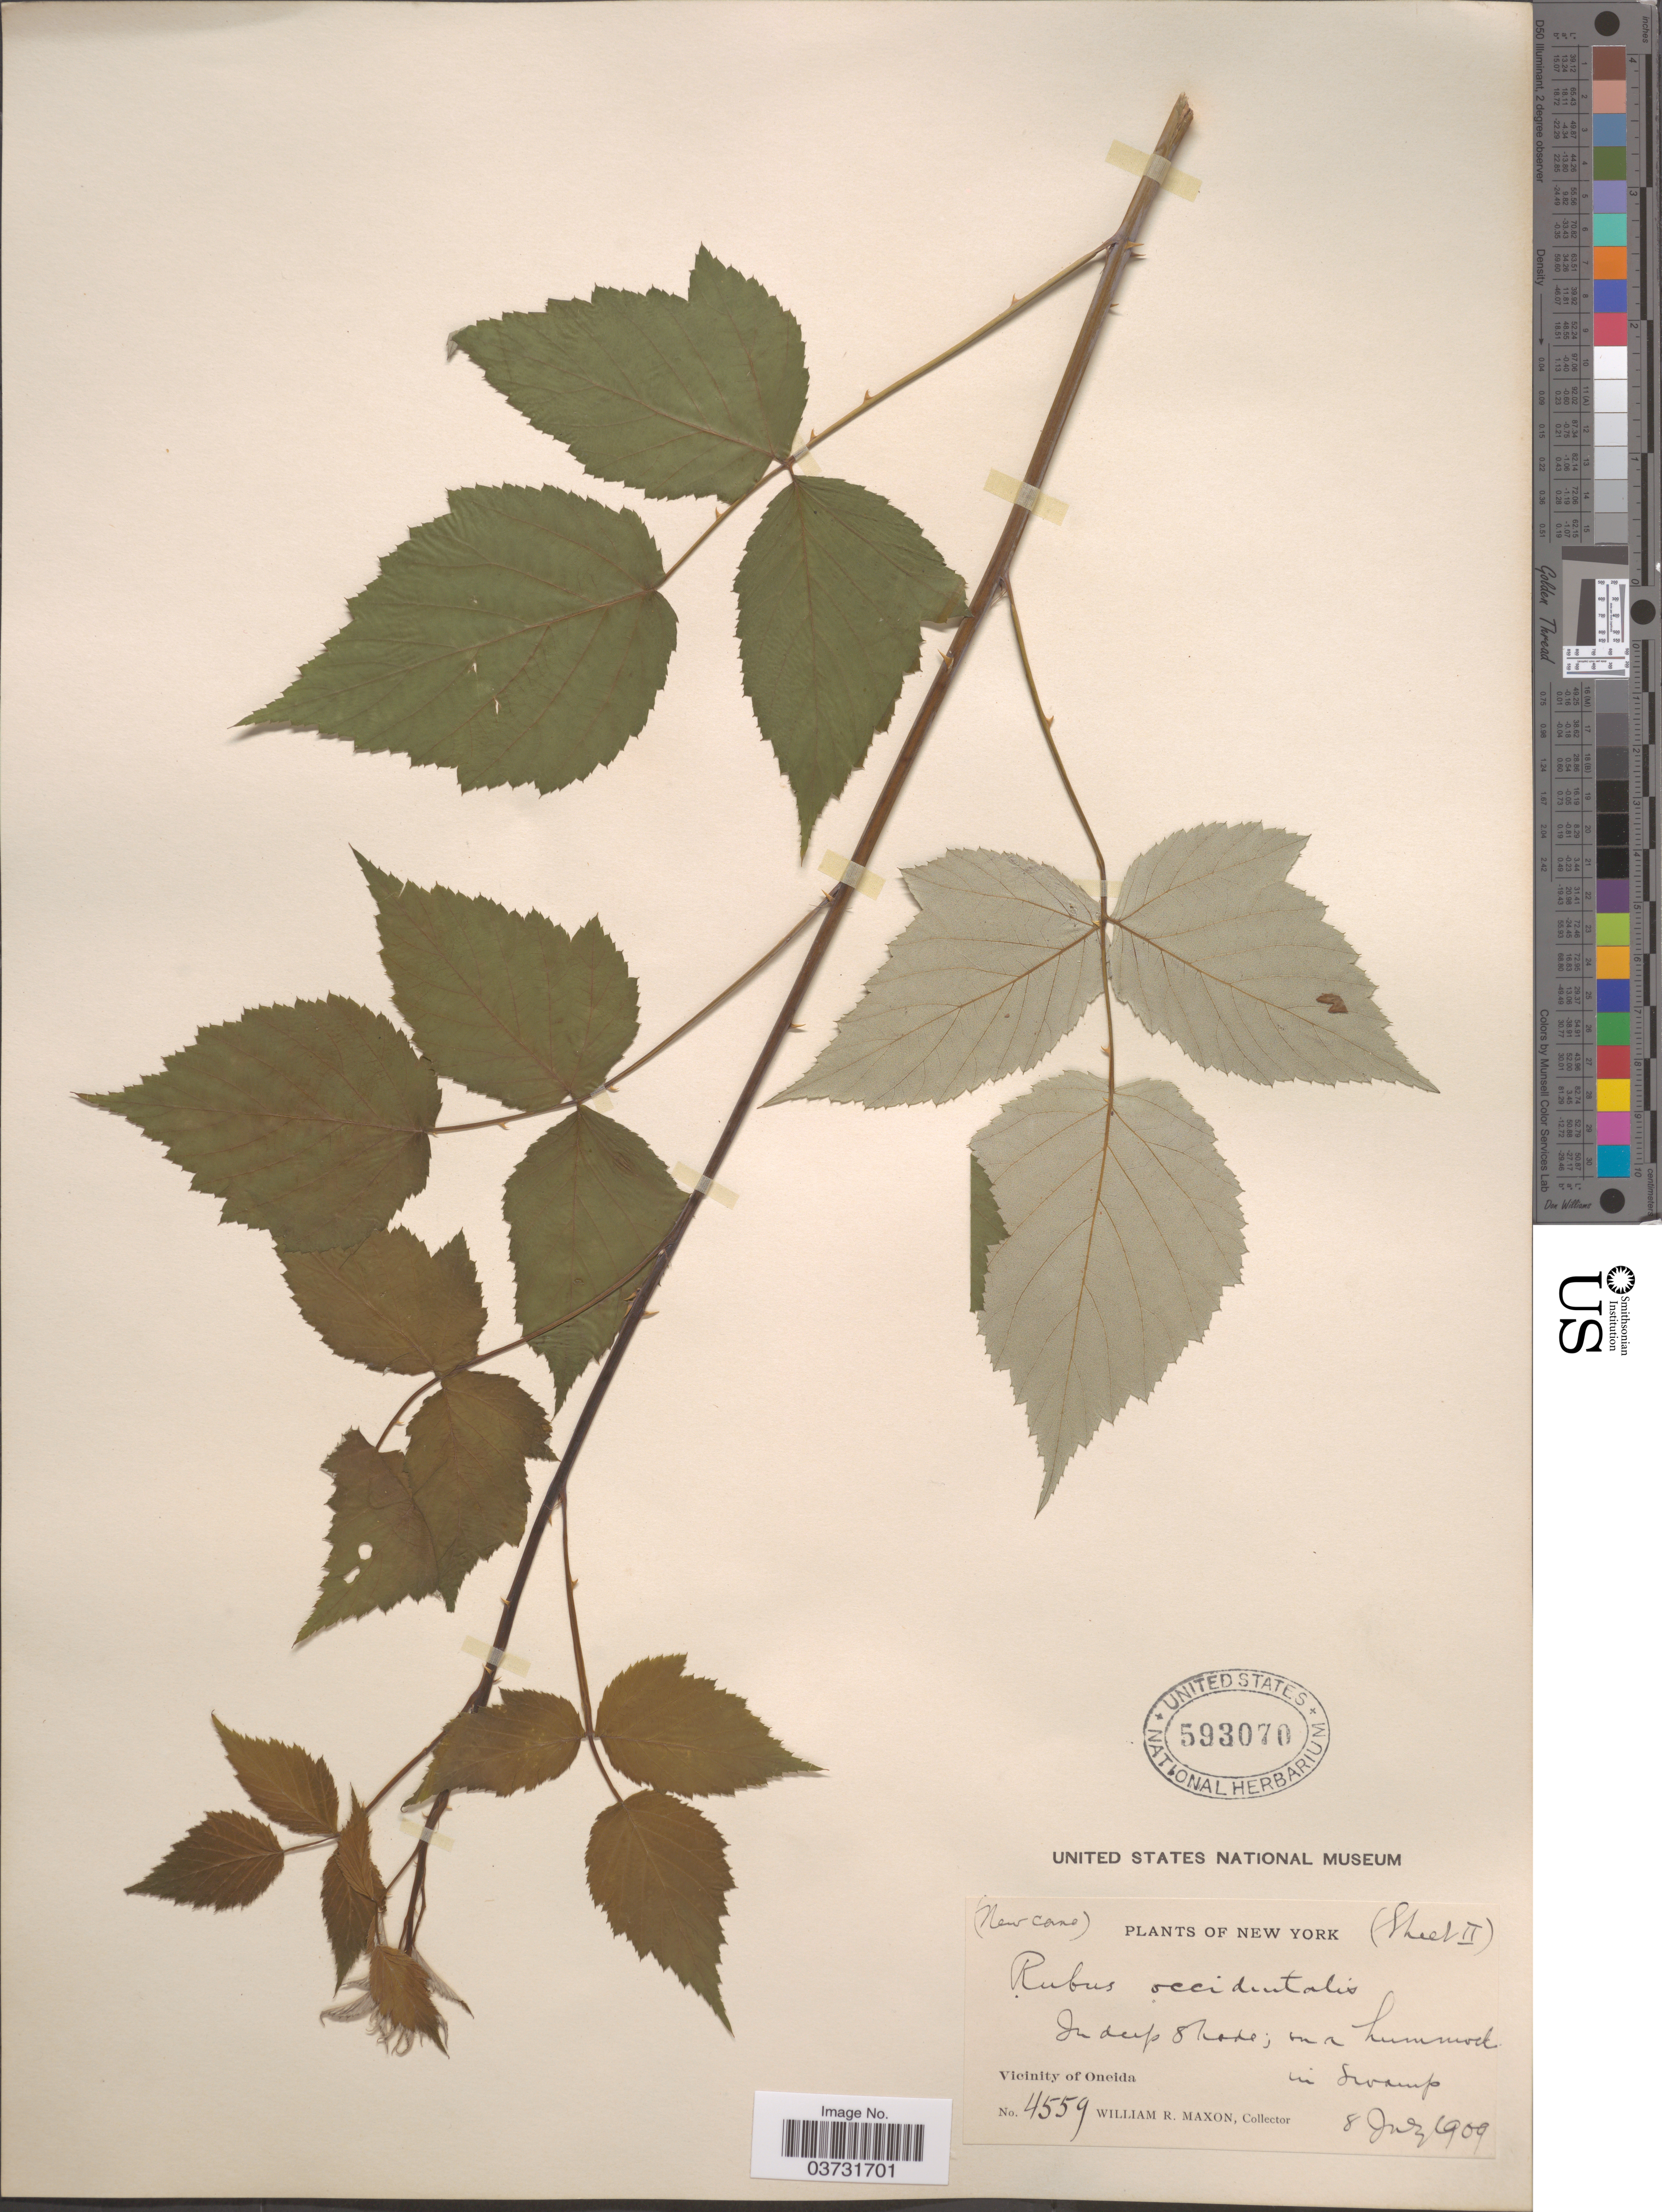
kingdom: Plantae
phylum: Tracheophyta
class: Magnoliopsida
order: Rosales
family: Rosaceae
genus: Rubus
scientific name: Rubus occidentalis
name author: L.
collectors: W. R. Maxon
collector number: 4559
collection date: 1909-07-08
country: United States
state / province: New York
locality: Vicinity of Oneida.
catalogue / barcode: US 593070